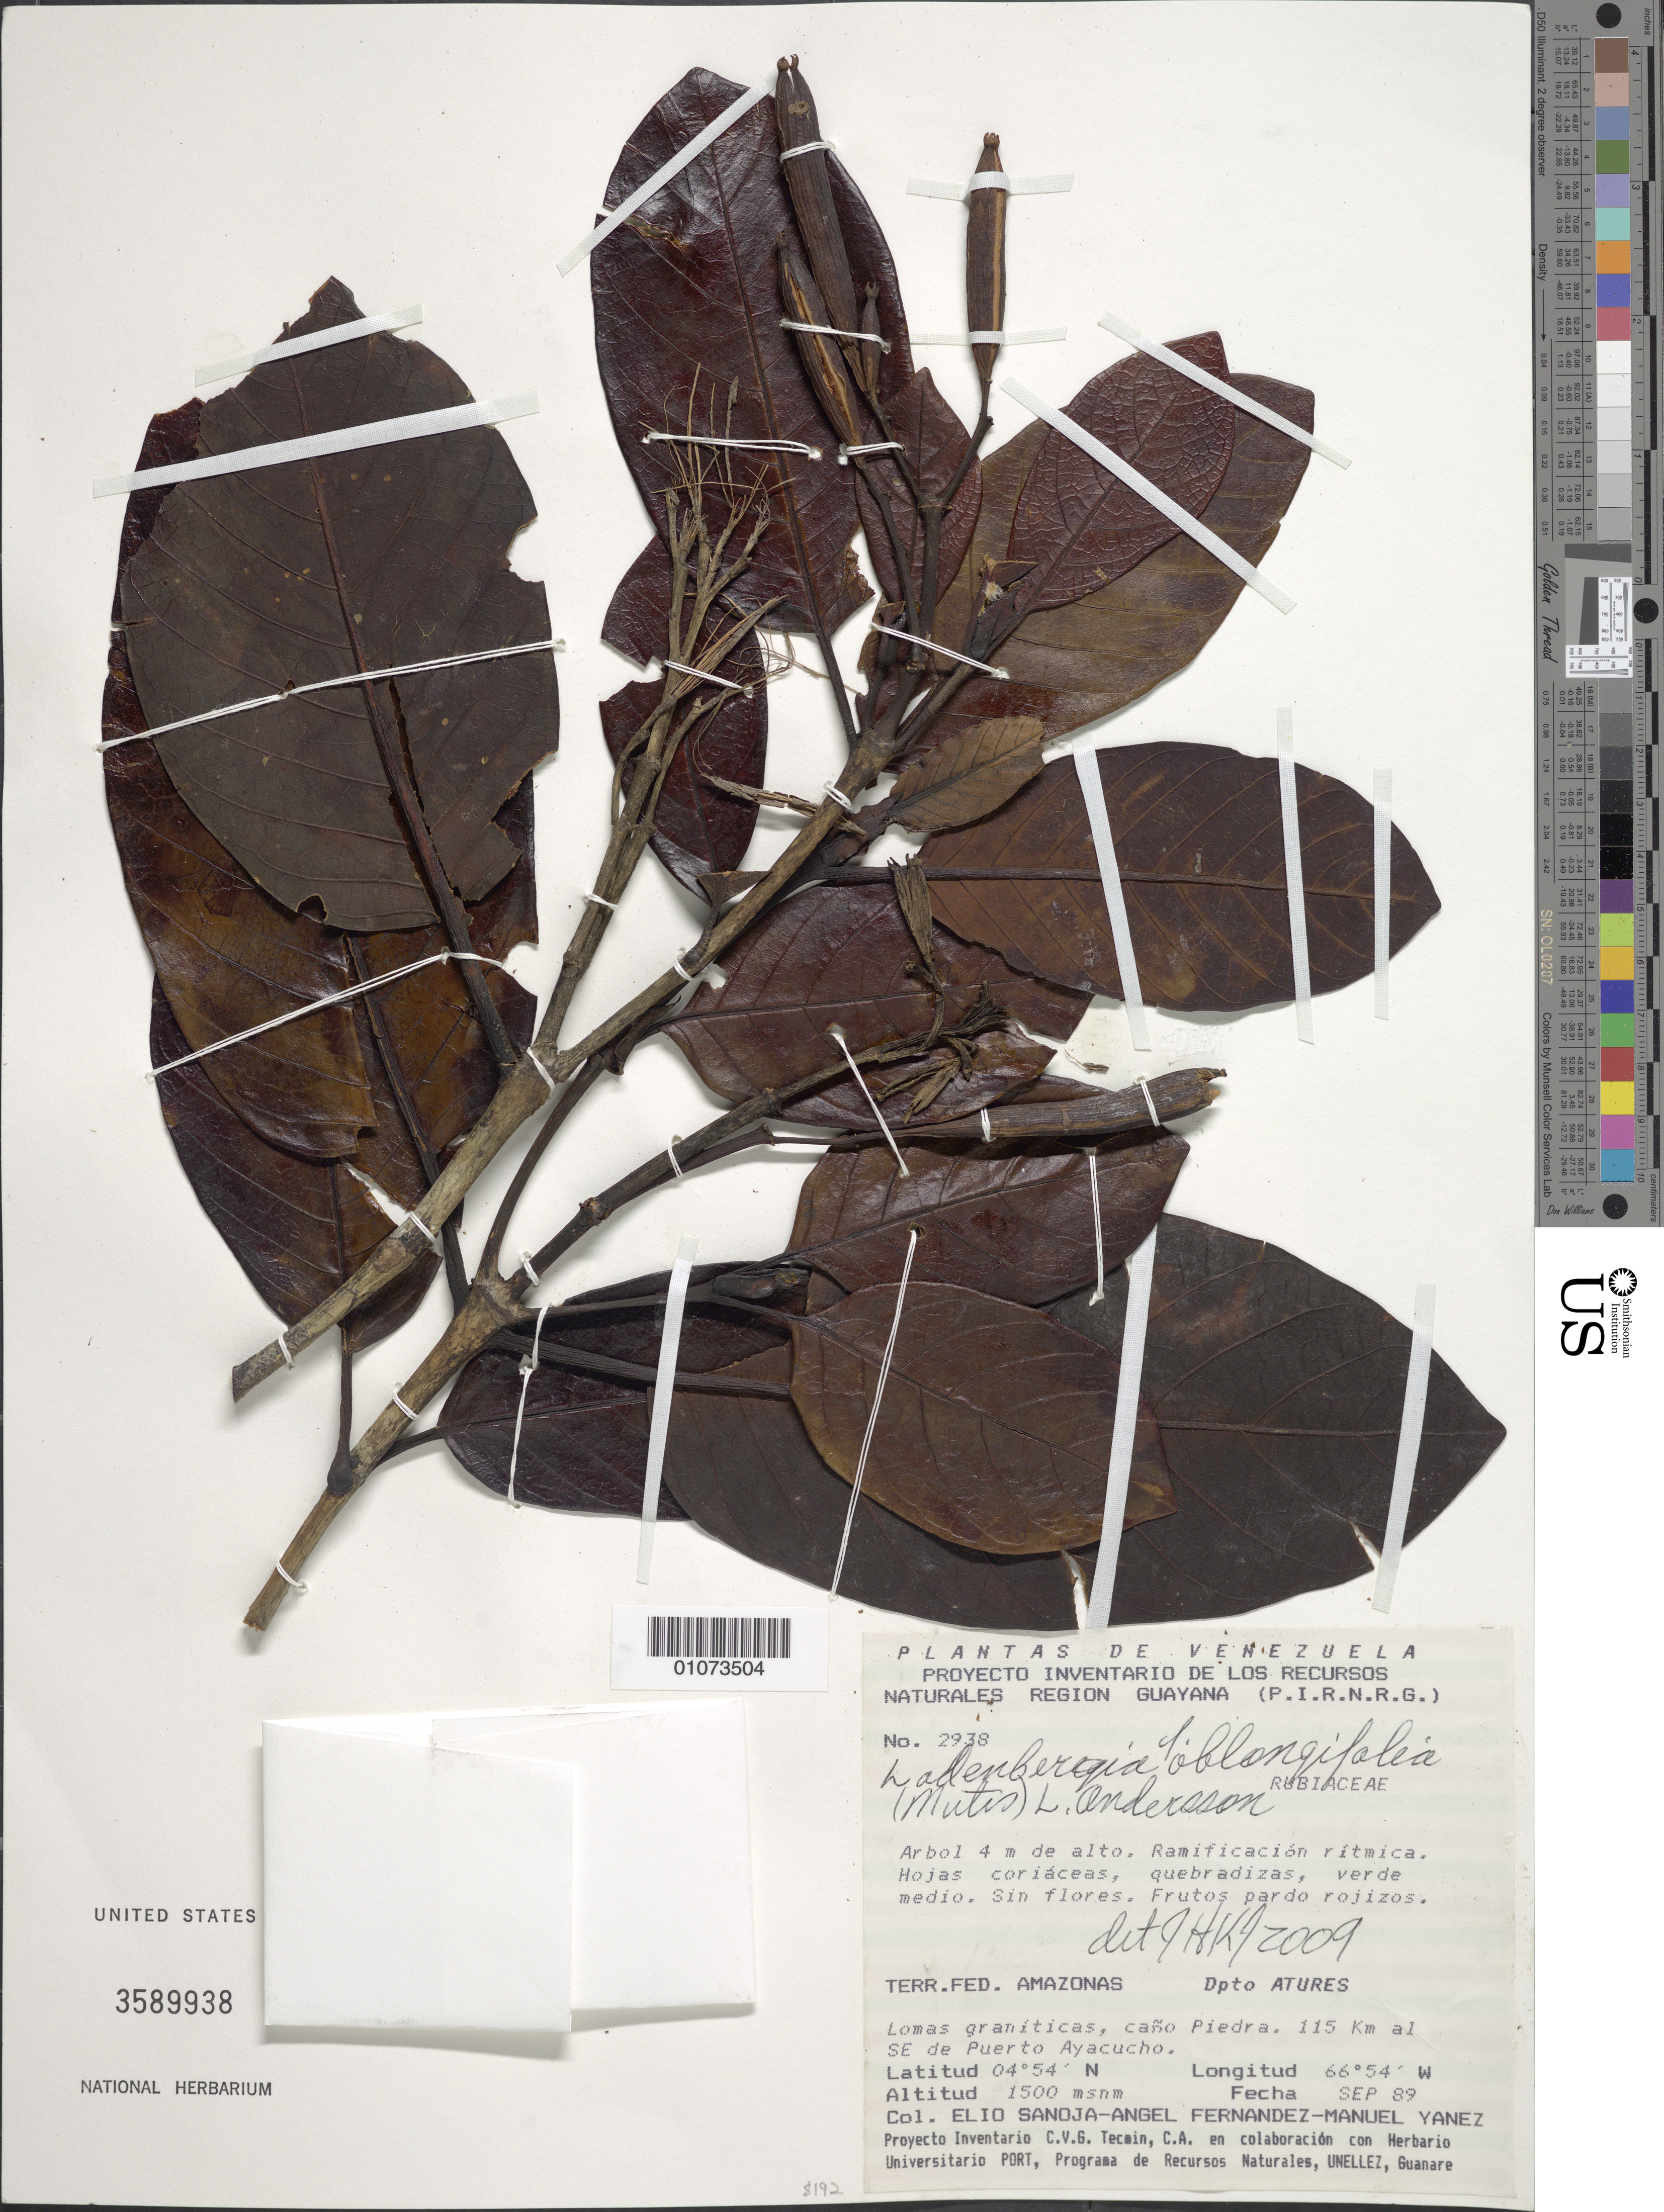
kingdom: Plantae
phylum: Tracheophyta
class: Magnoliopsida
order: Gentianales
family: Rubiaceae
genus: Ladenbergia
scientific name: Ladenbergia oblongifolia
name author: (Mutis) L. Andersson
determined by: Kirkbride, J. H.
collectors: E. Sanoja, A. Fernandez & M. Yanez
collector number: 2938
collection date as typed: Sep-89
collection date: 1989-09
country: Venezuela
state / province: Amazonas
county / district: Atures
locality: Caño Piedra, 115 km SE de Puerto Ayacucho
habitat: Loma graníticas. Ramificacion ritmica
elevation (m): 1500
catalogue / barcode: US 3589938